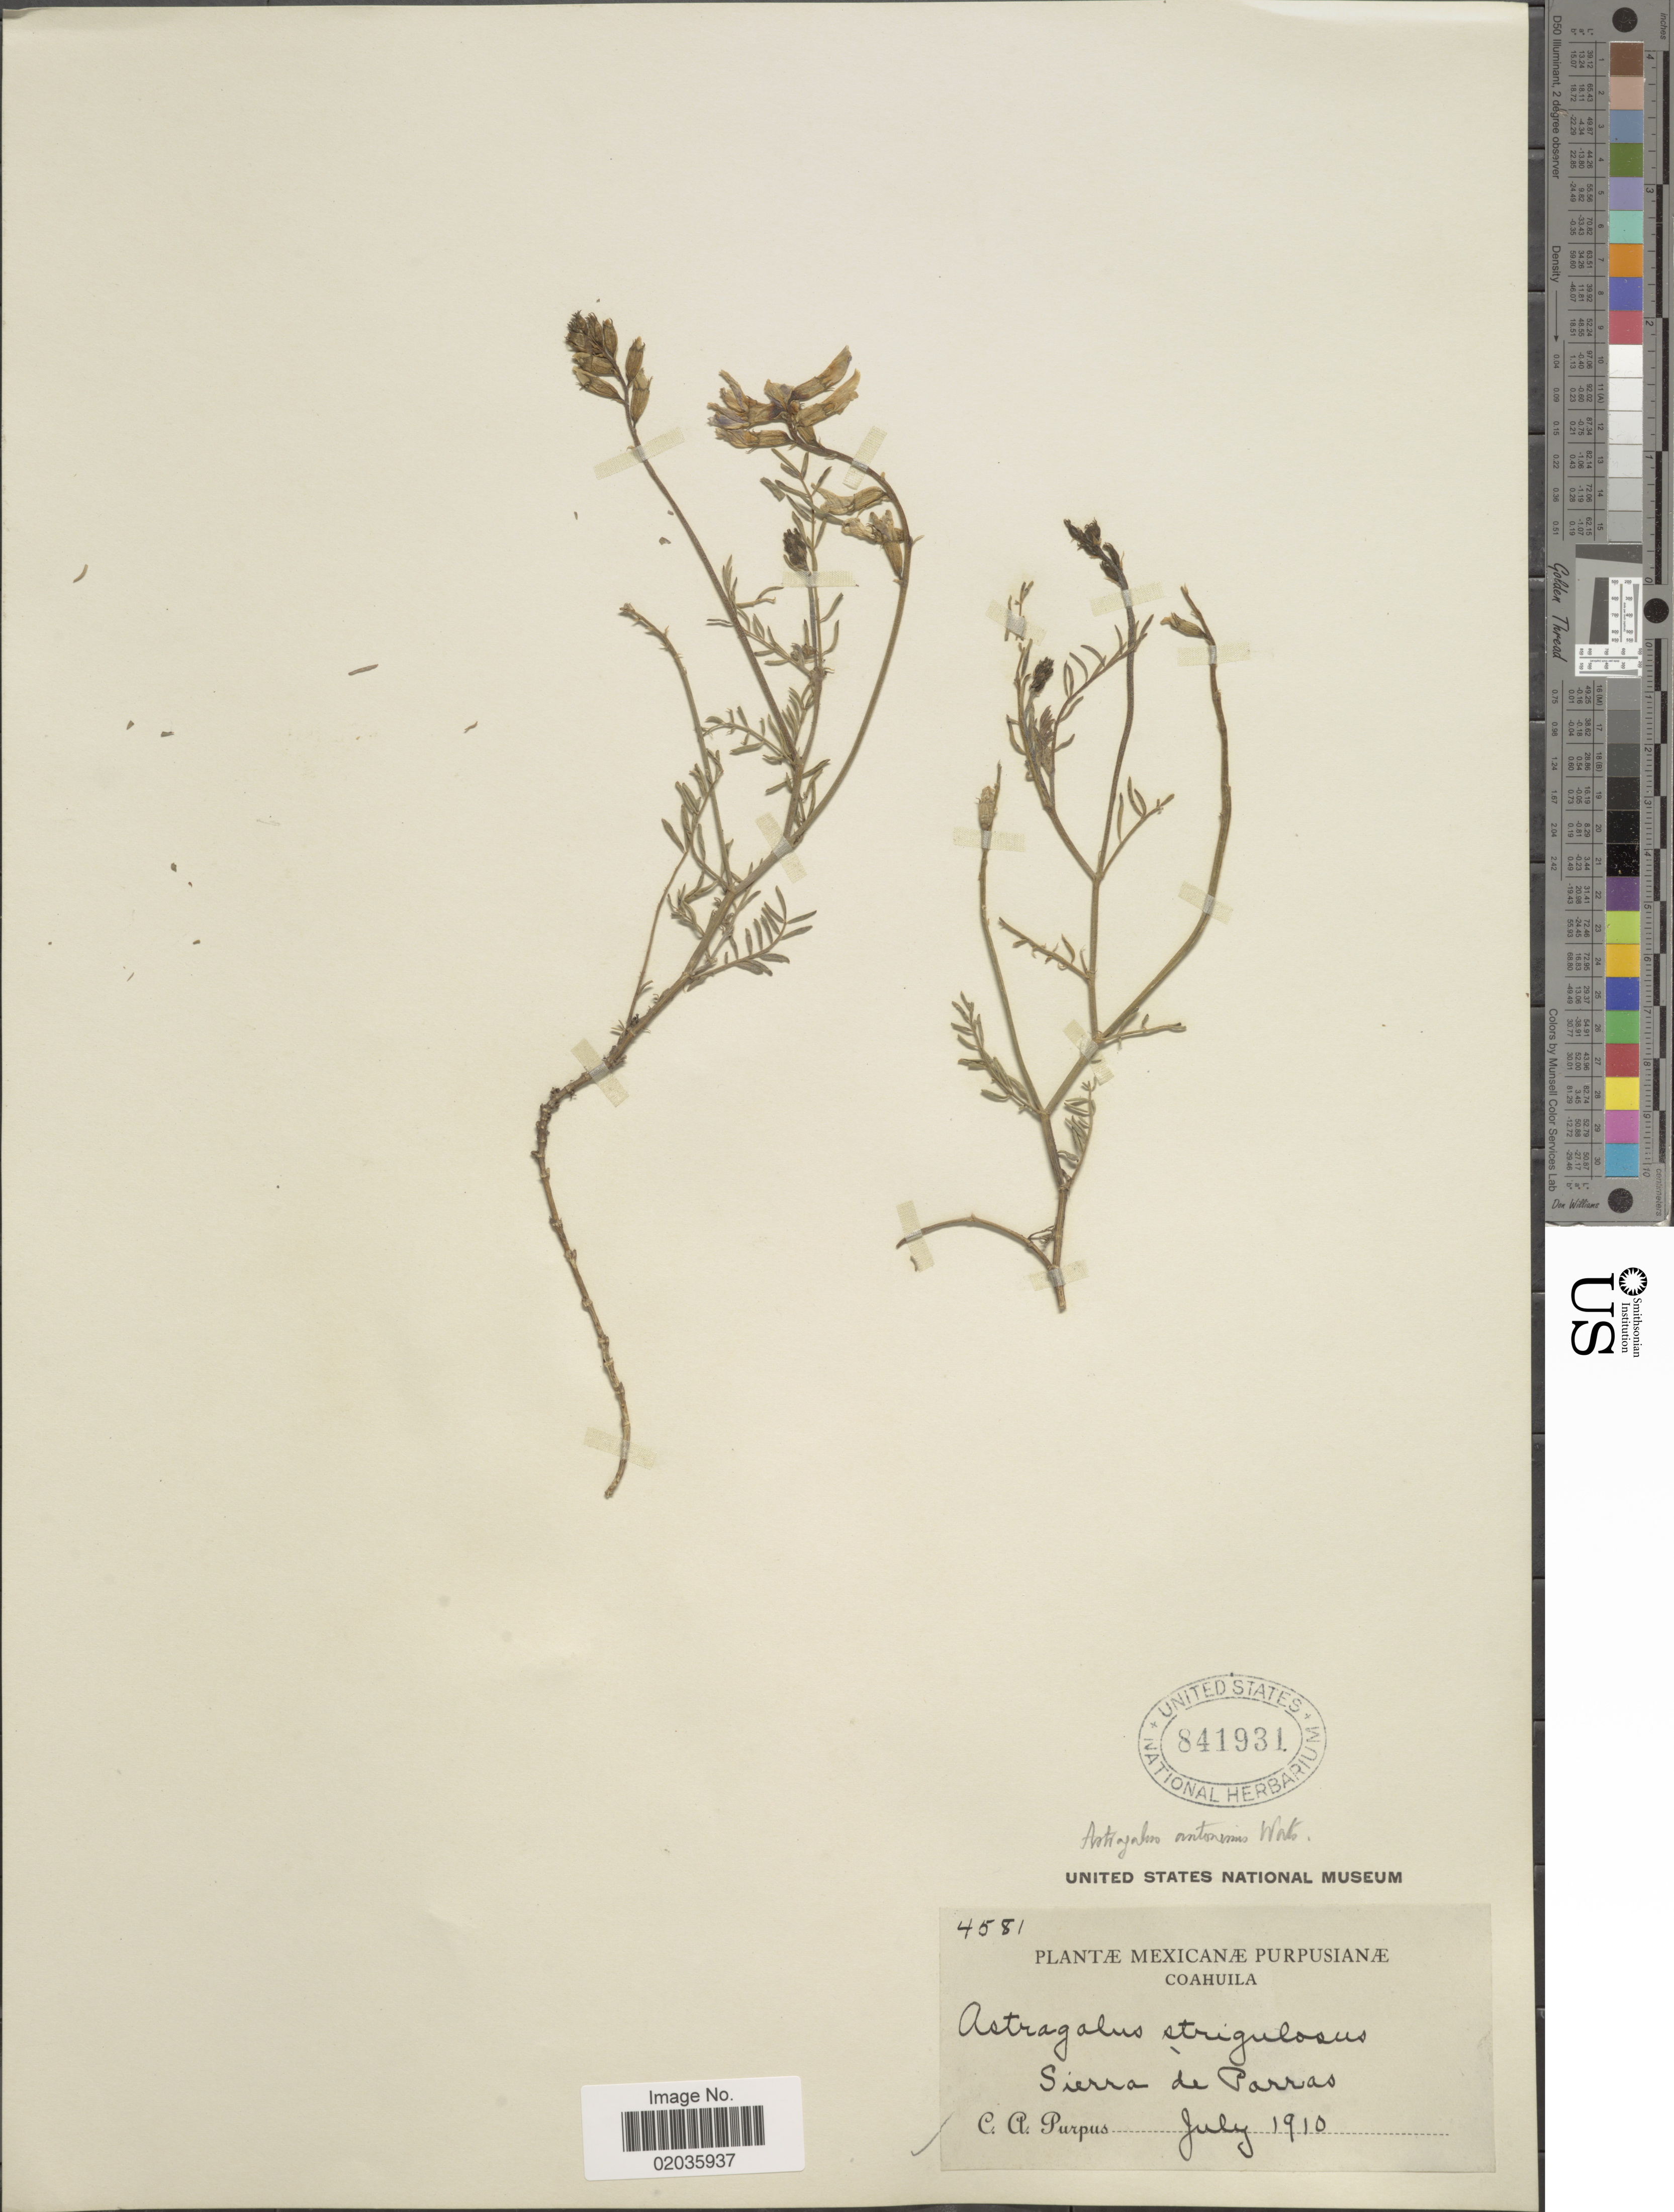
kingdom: Plantae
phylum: Tracheophyta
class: Magnoliopsida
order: Fabales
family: Fabaceae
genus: Astragalus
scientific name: Astragalus coriaceus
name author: Hemsl.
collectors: C. A. Purpus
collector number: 4581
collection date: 1910-07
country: Mexico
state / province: Coahuila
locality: Mexicanae, Sierra de Parras.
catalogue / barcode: US 841931